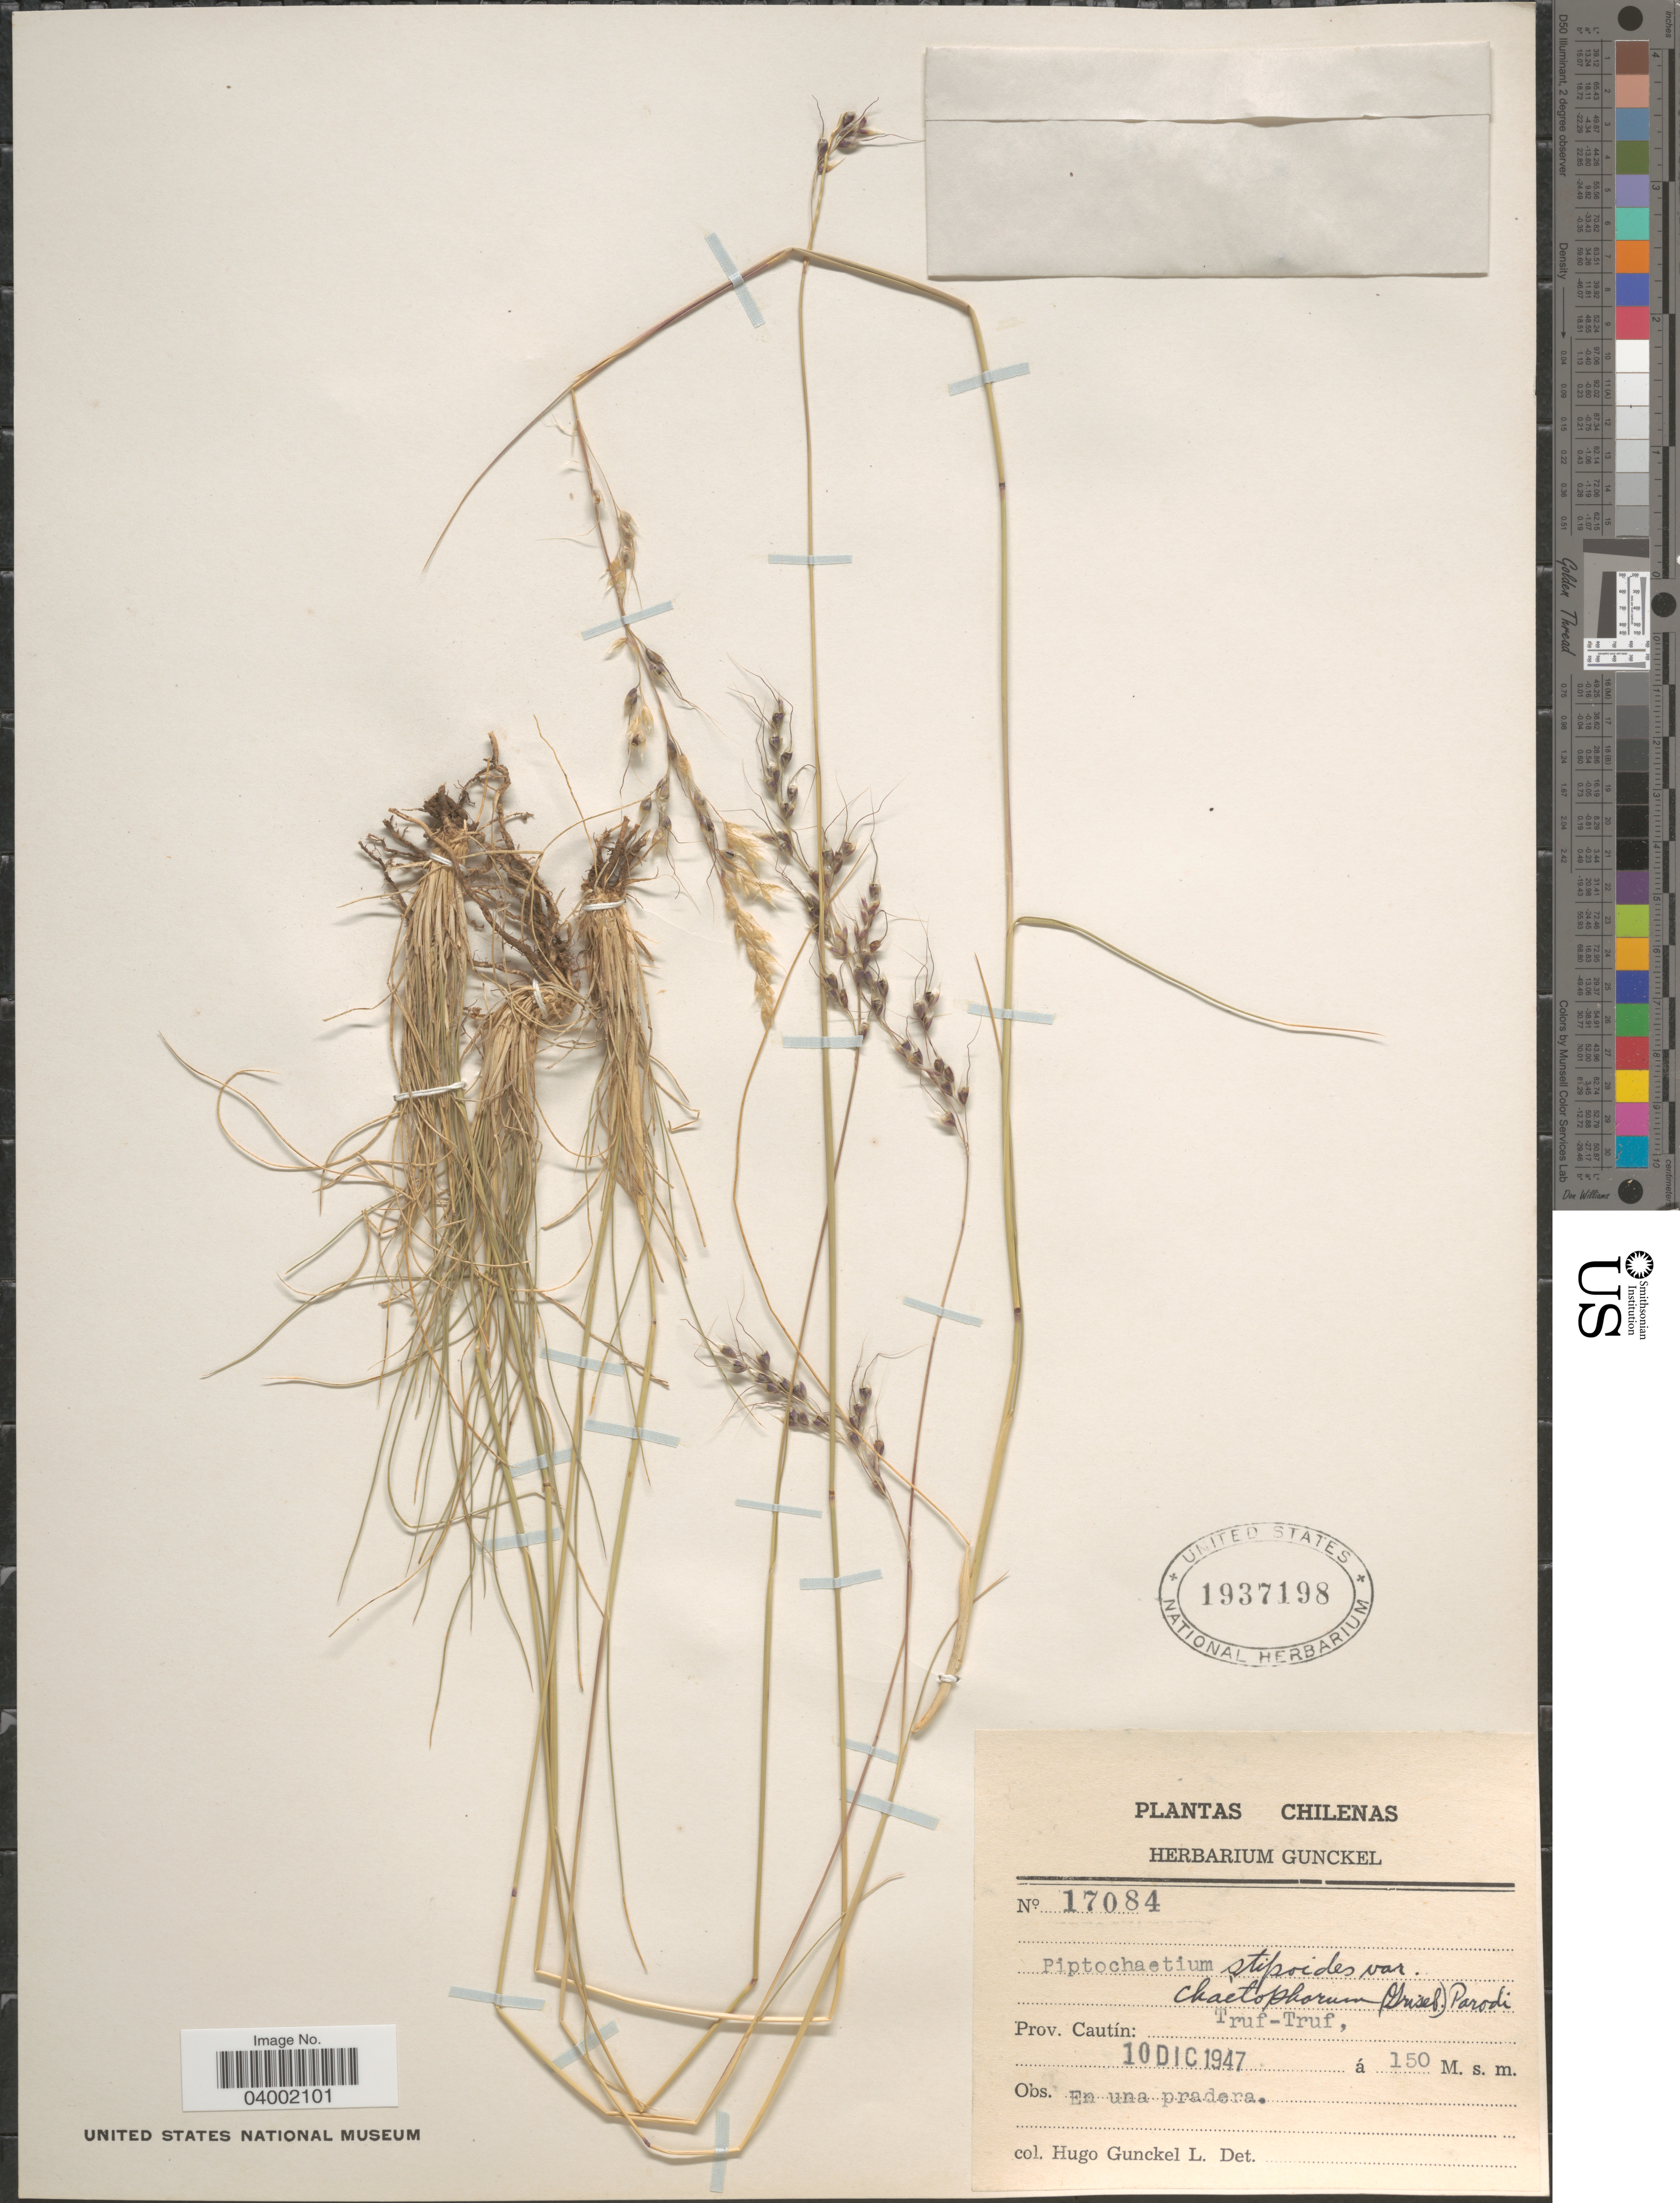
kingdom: Plantae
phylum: Tracheophyta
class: Liliopsida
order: Poales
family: Poaceae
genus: Piptochaetium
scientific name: Piptochaetium stipoides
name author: (Trin. & Rupr.) Hack. & Arechav.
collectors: H. Gunckel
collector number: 17084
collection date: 1947-12-10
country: Chile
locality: Prov. Cautín: Truf-Truf.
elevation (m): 150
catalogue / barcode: US 1937198